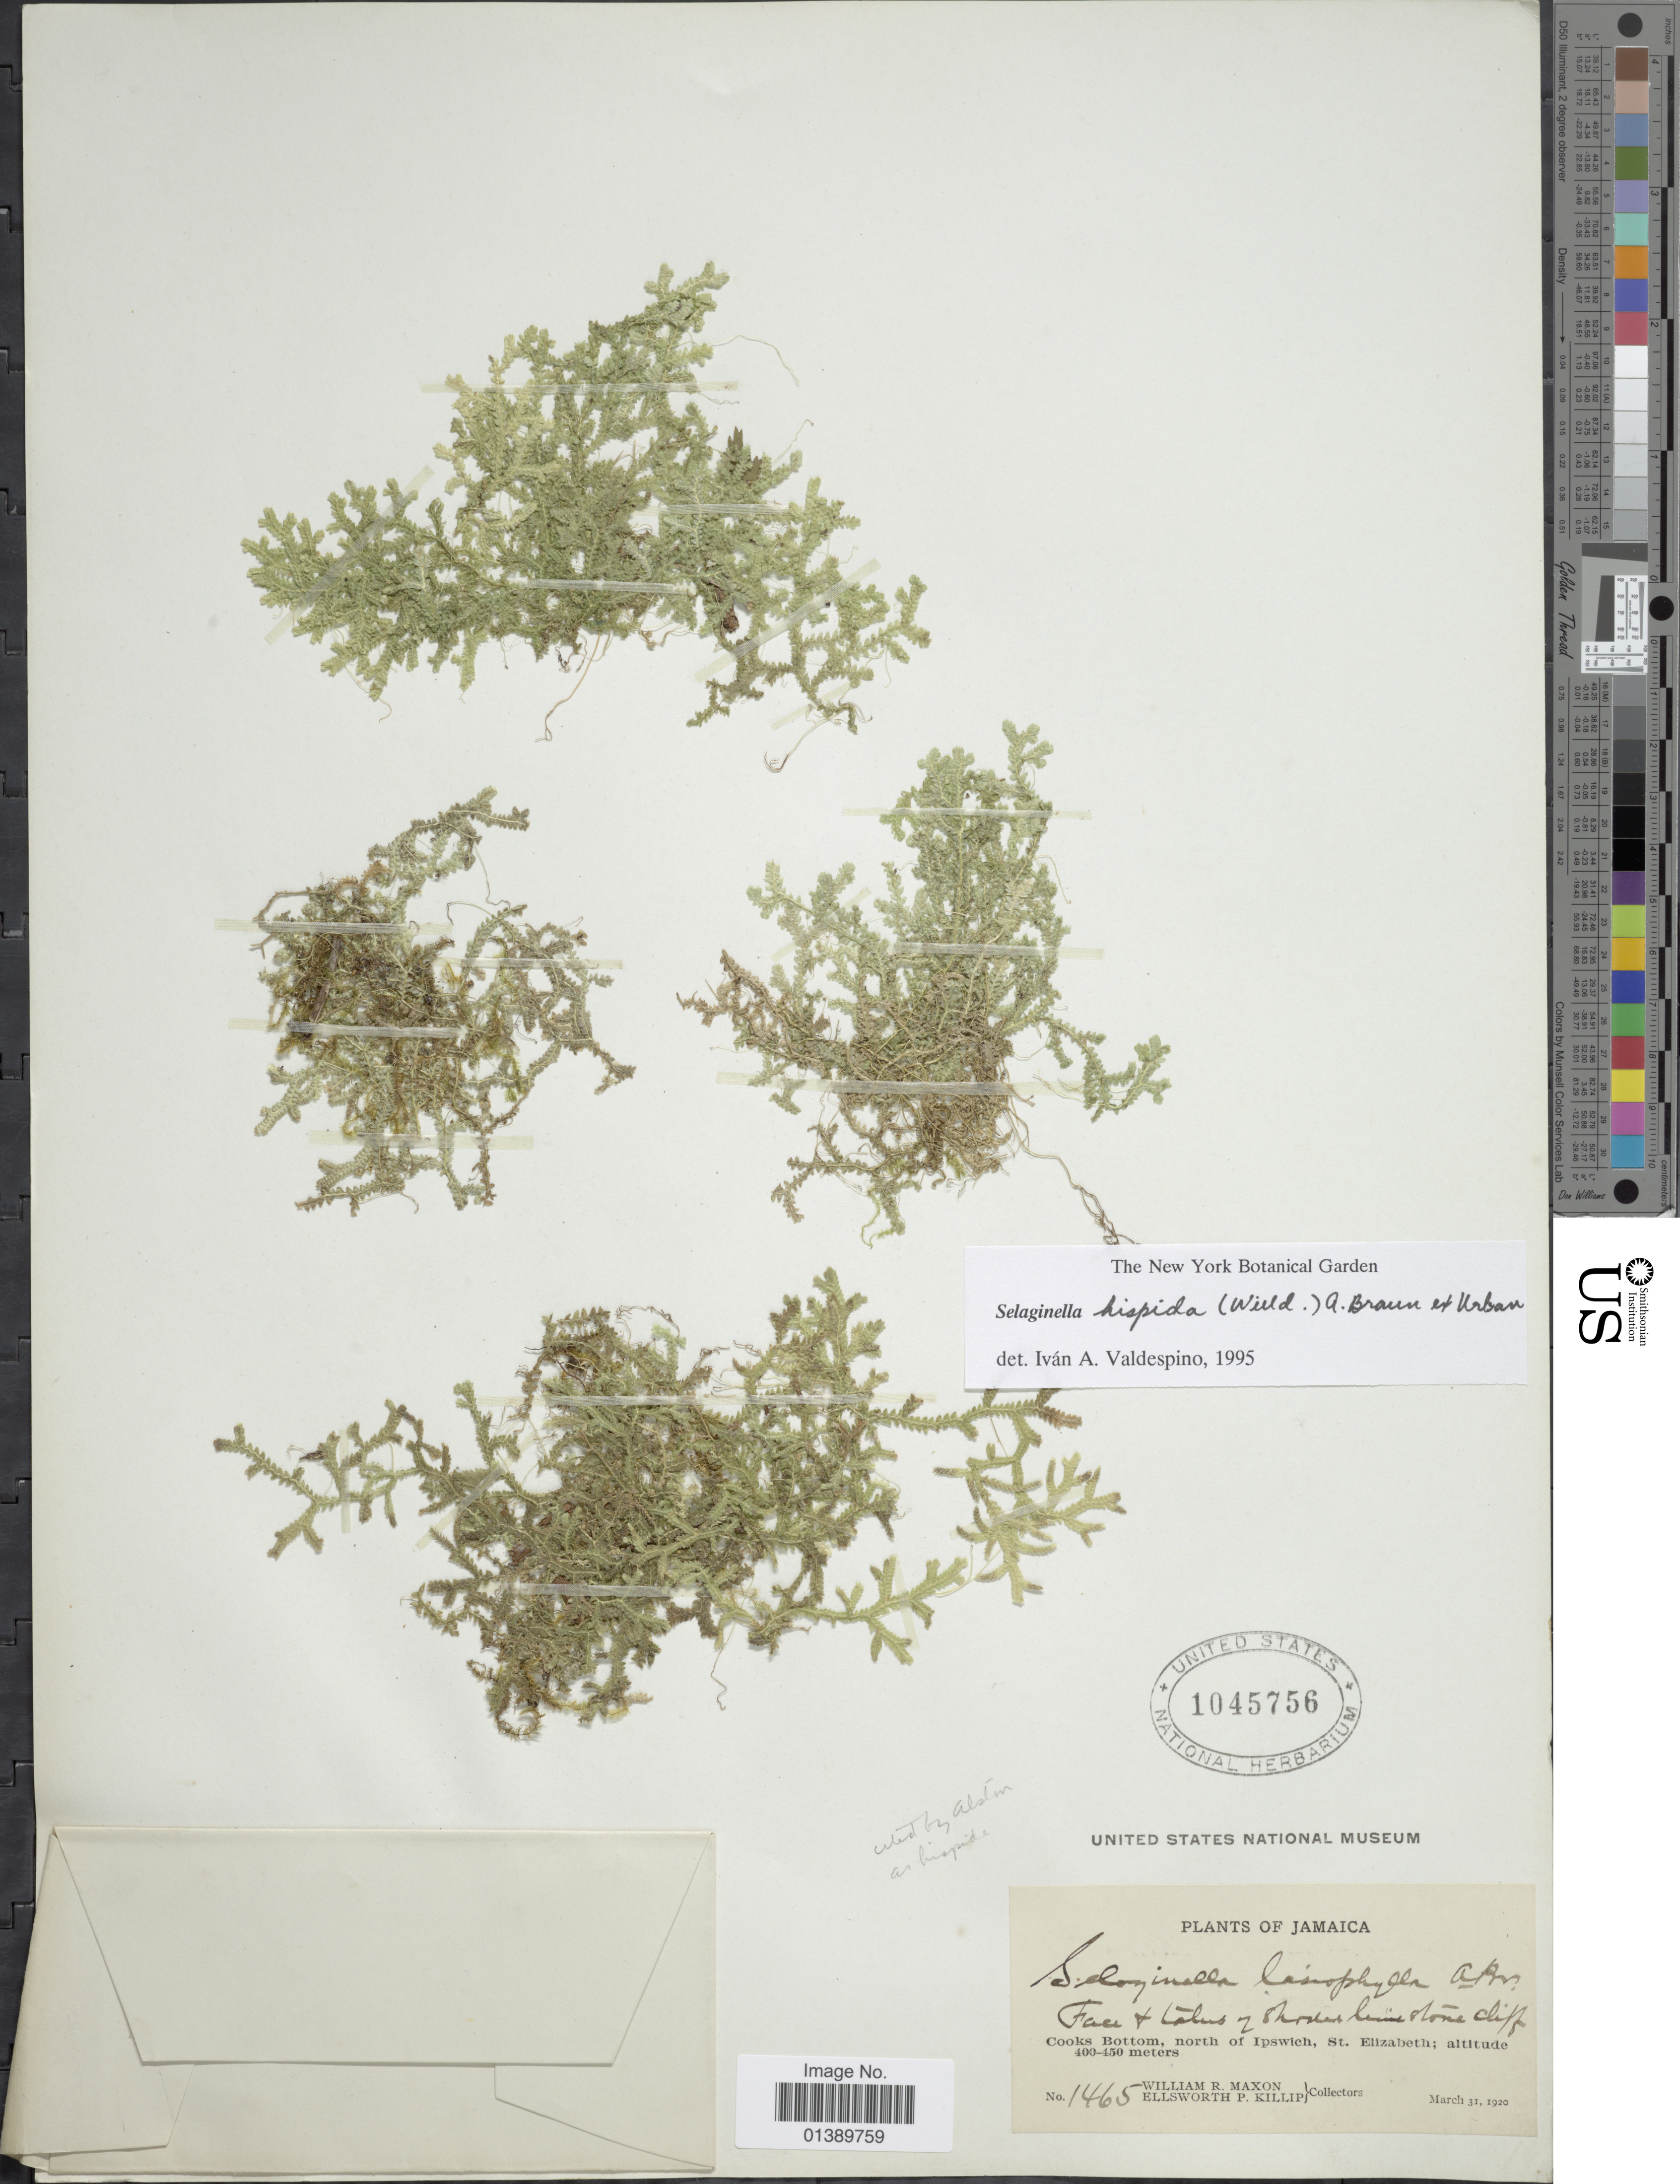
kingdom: Plantae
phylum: Tracheophyta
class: Lycopodiopsida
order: Selaginellales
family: Selaginellaceae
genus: Selaginella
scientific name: Selaginella hispida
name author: (Willd.) A. Br. ex Urb.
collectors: W. R. Maxon & E. P. Killip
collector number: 1465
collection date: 1920-03-31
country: Jamaica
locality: Cooks Bottom, north of Ipswich, St Elizabeth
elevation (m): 400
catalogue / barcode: US 1045756